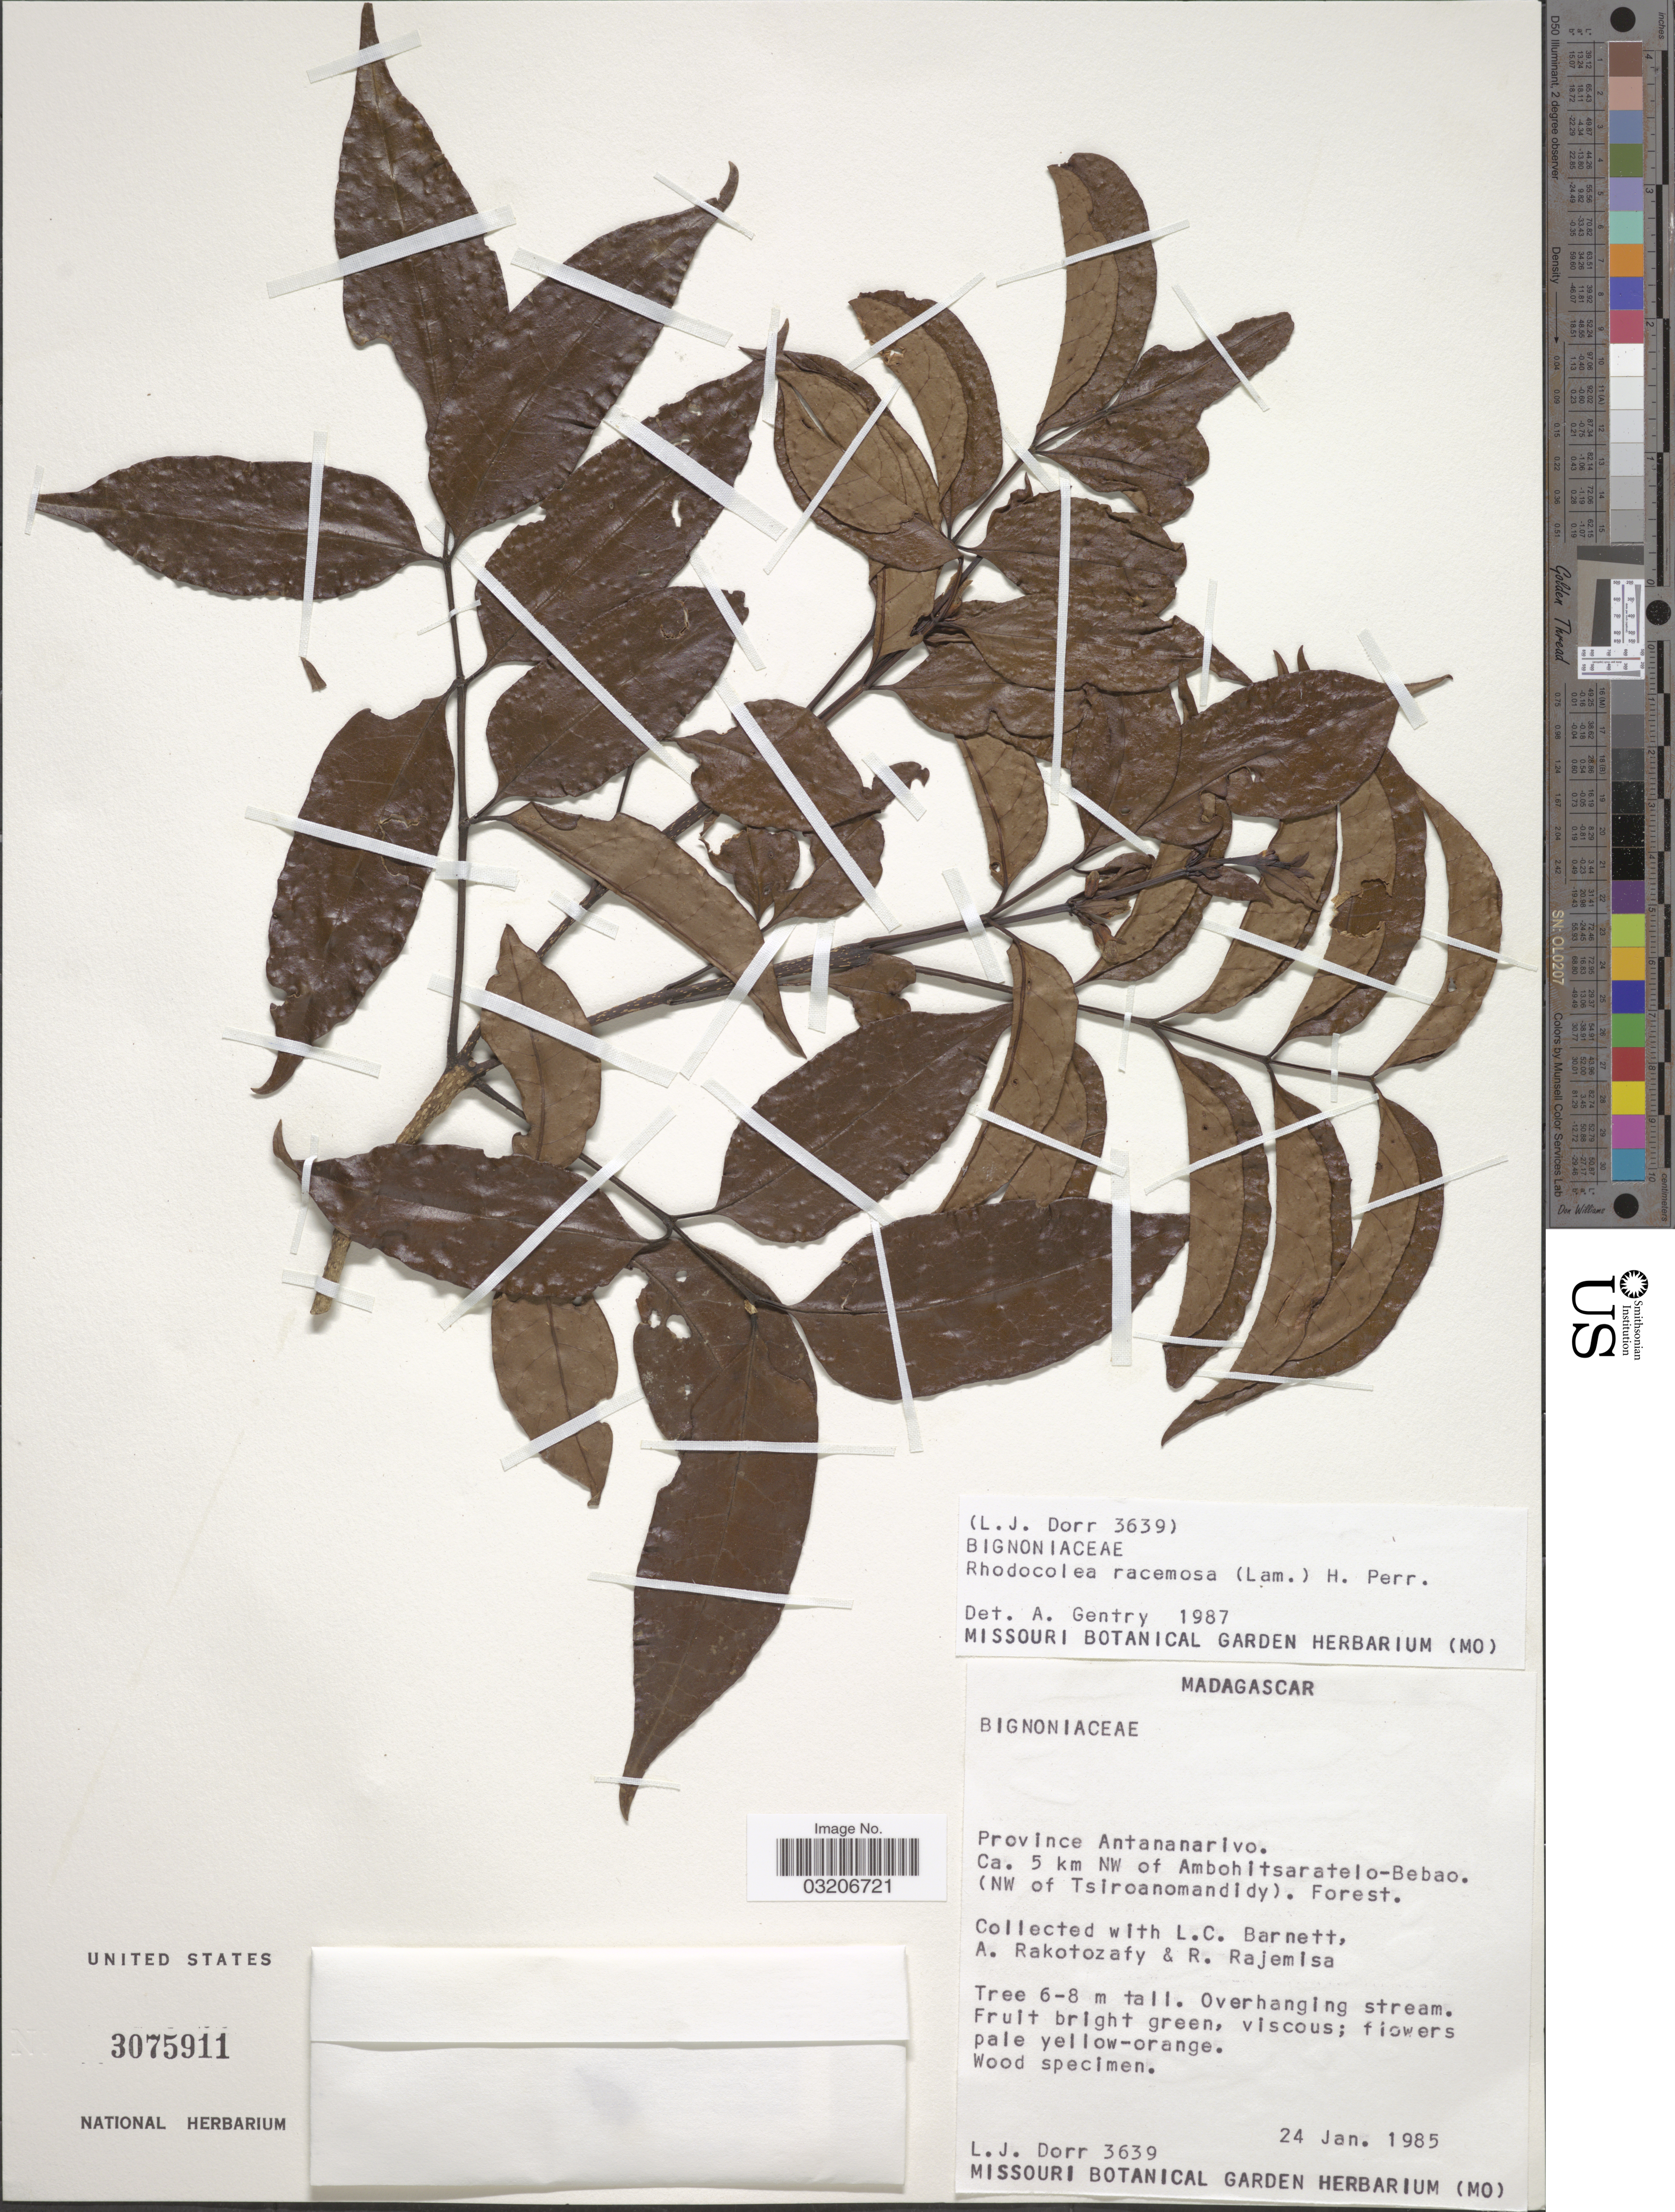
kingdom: Plantae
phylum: Tracheophyta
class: Magnoliopsida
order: Lamiales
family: Bignoniaceae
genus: Rhodocolea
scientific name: Rhodocolea racemosa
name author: (Lam.) H. Perrier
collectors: L. J. Dorr, L. C. Barnett, A. Rakotozafy & R. Rajemisa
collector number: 3639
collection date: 1985-01-24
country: Madagascar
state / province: Bongolava / Menabe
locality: Ca. 5 km NW of Ambohitsaratelo-Bebao. (NW of Tsiroanomandidy). Forest.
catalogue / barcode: US 3075911